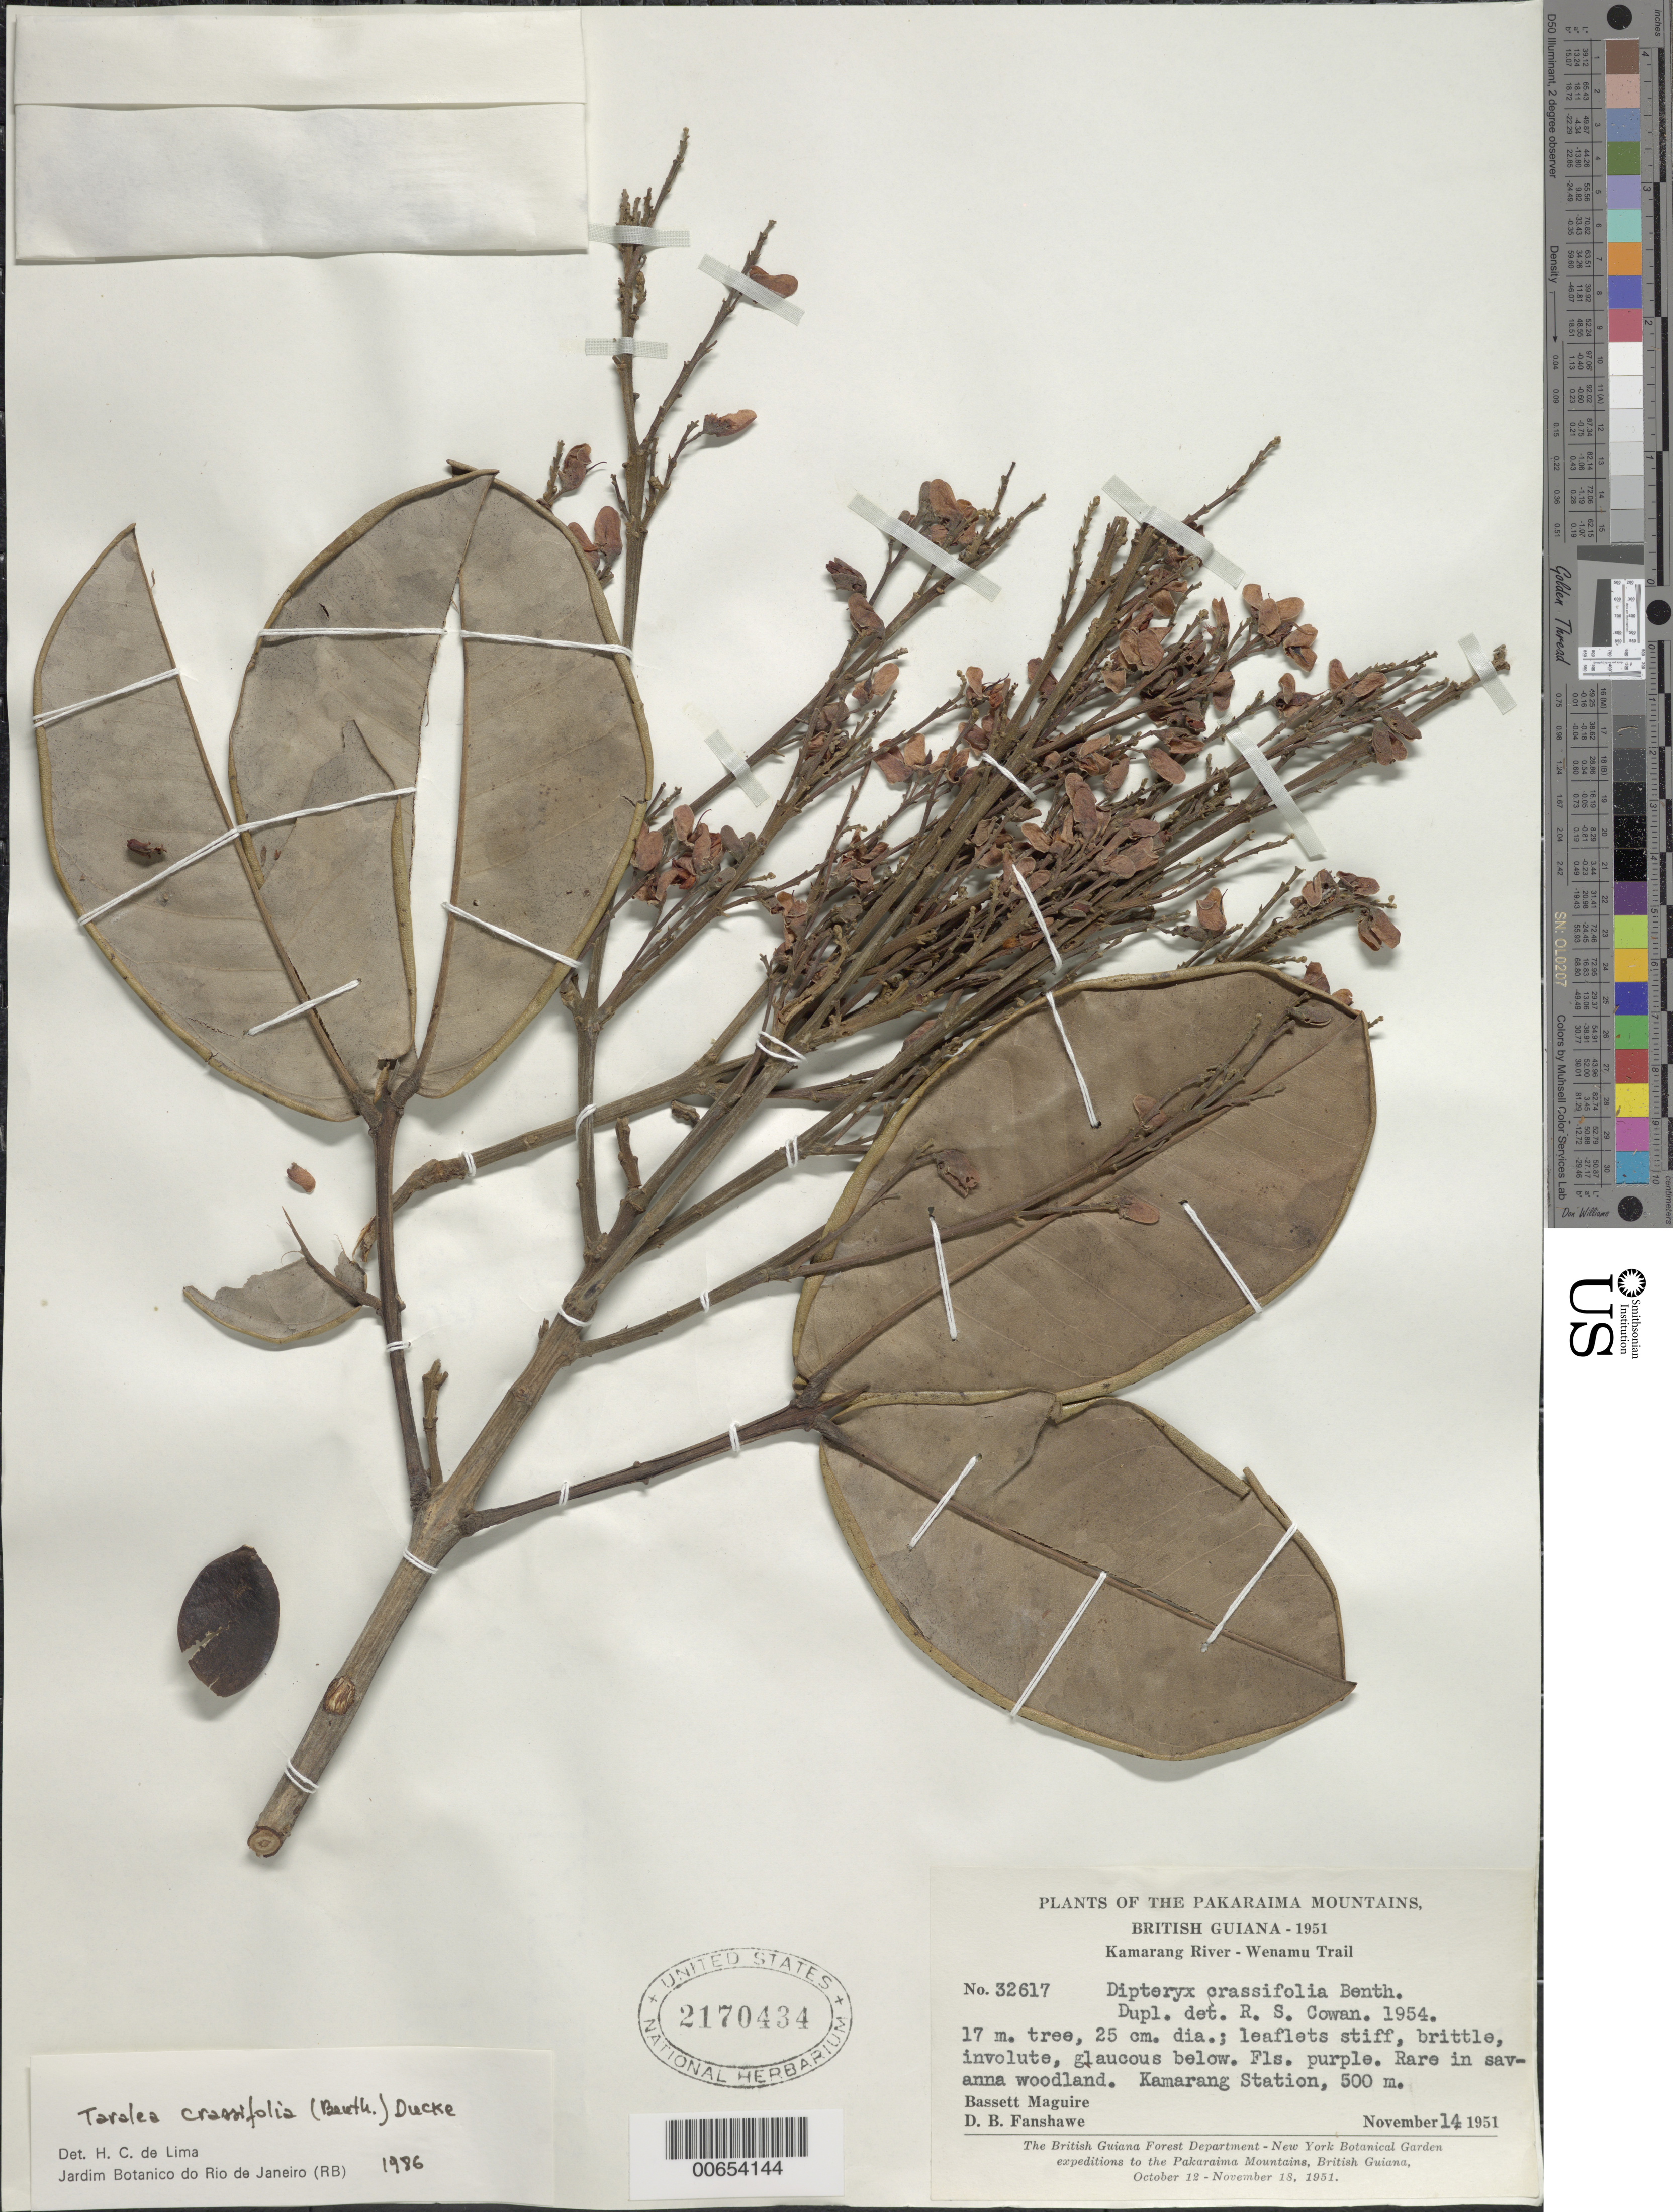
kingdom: Plantae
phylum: Tracheophyta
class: Magnoliopsida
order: Fabales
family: Fabaceae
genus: Taralea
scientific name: Taralea crassifolia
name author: (Spruce ex Benth.) Ducke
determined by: Lima, H. C. de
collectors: B. Maguire & D. B. Fanshawe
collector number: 32617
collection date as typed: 14-Nov-51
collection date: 1951-11-14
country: Guyana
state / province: Cuyuni-Mazaruni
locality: Kamarang Station, Upper Mazaruni River, Pakaraima Mts.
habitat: Savanna woodland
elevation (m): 500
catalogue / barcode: US 2170434